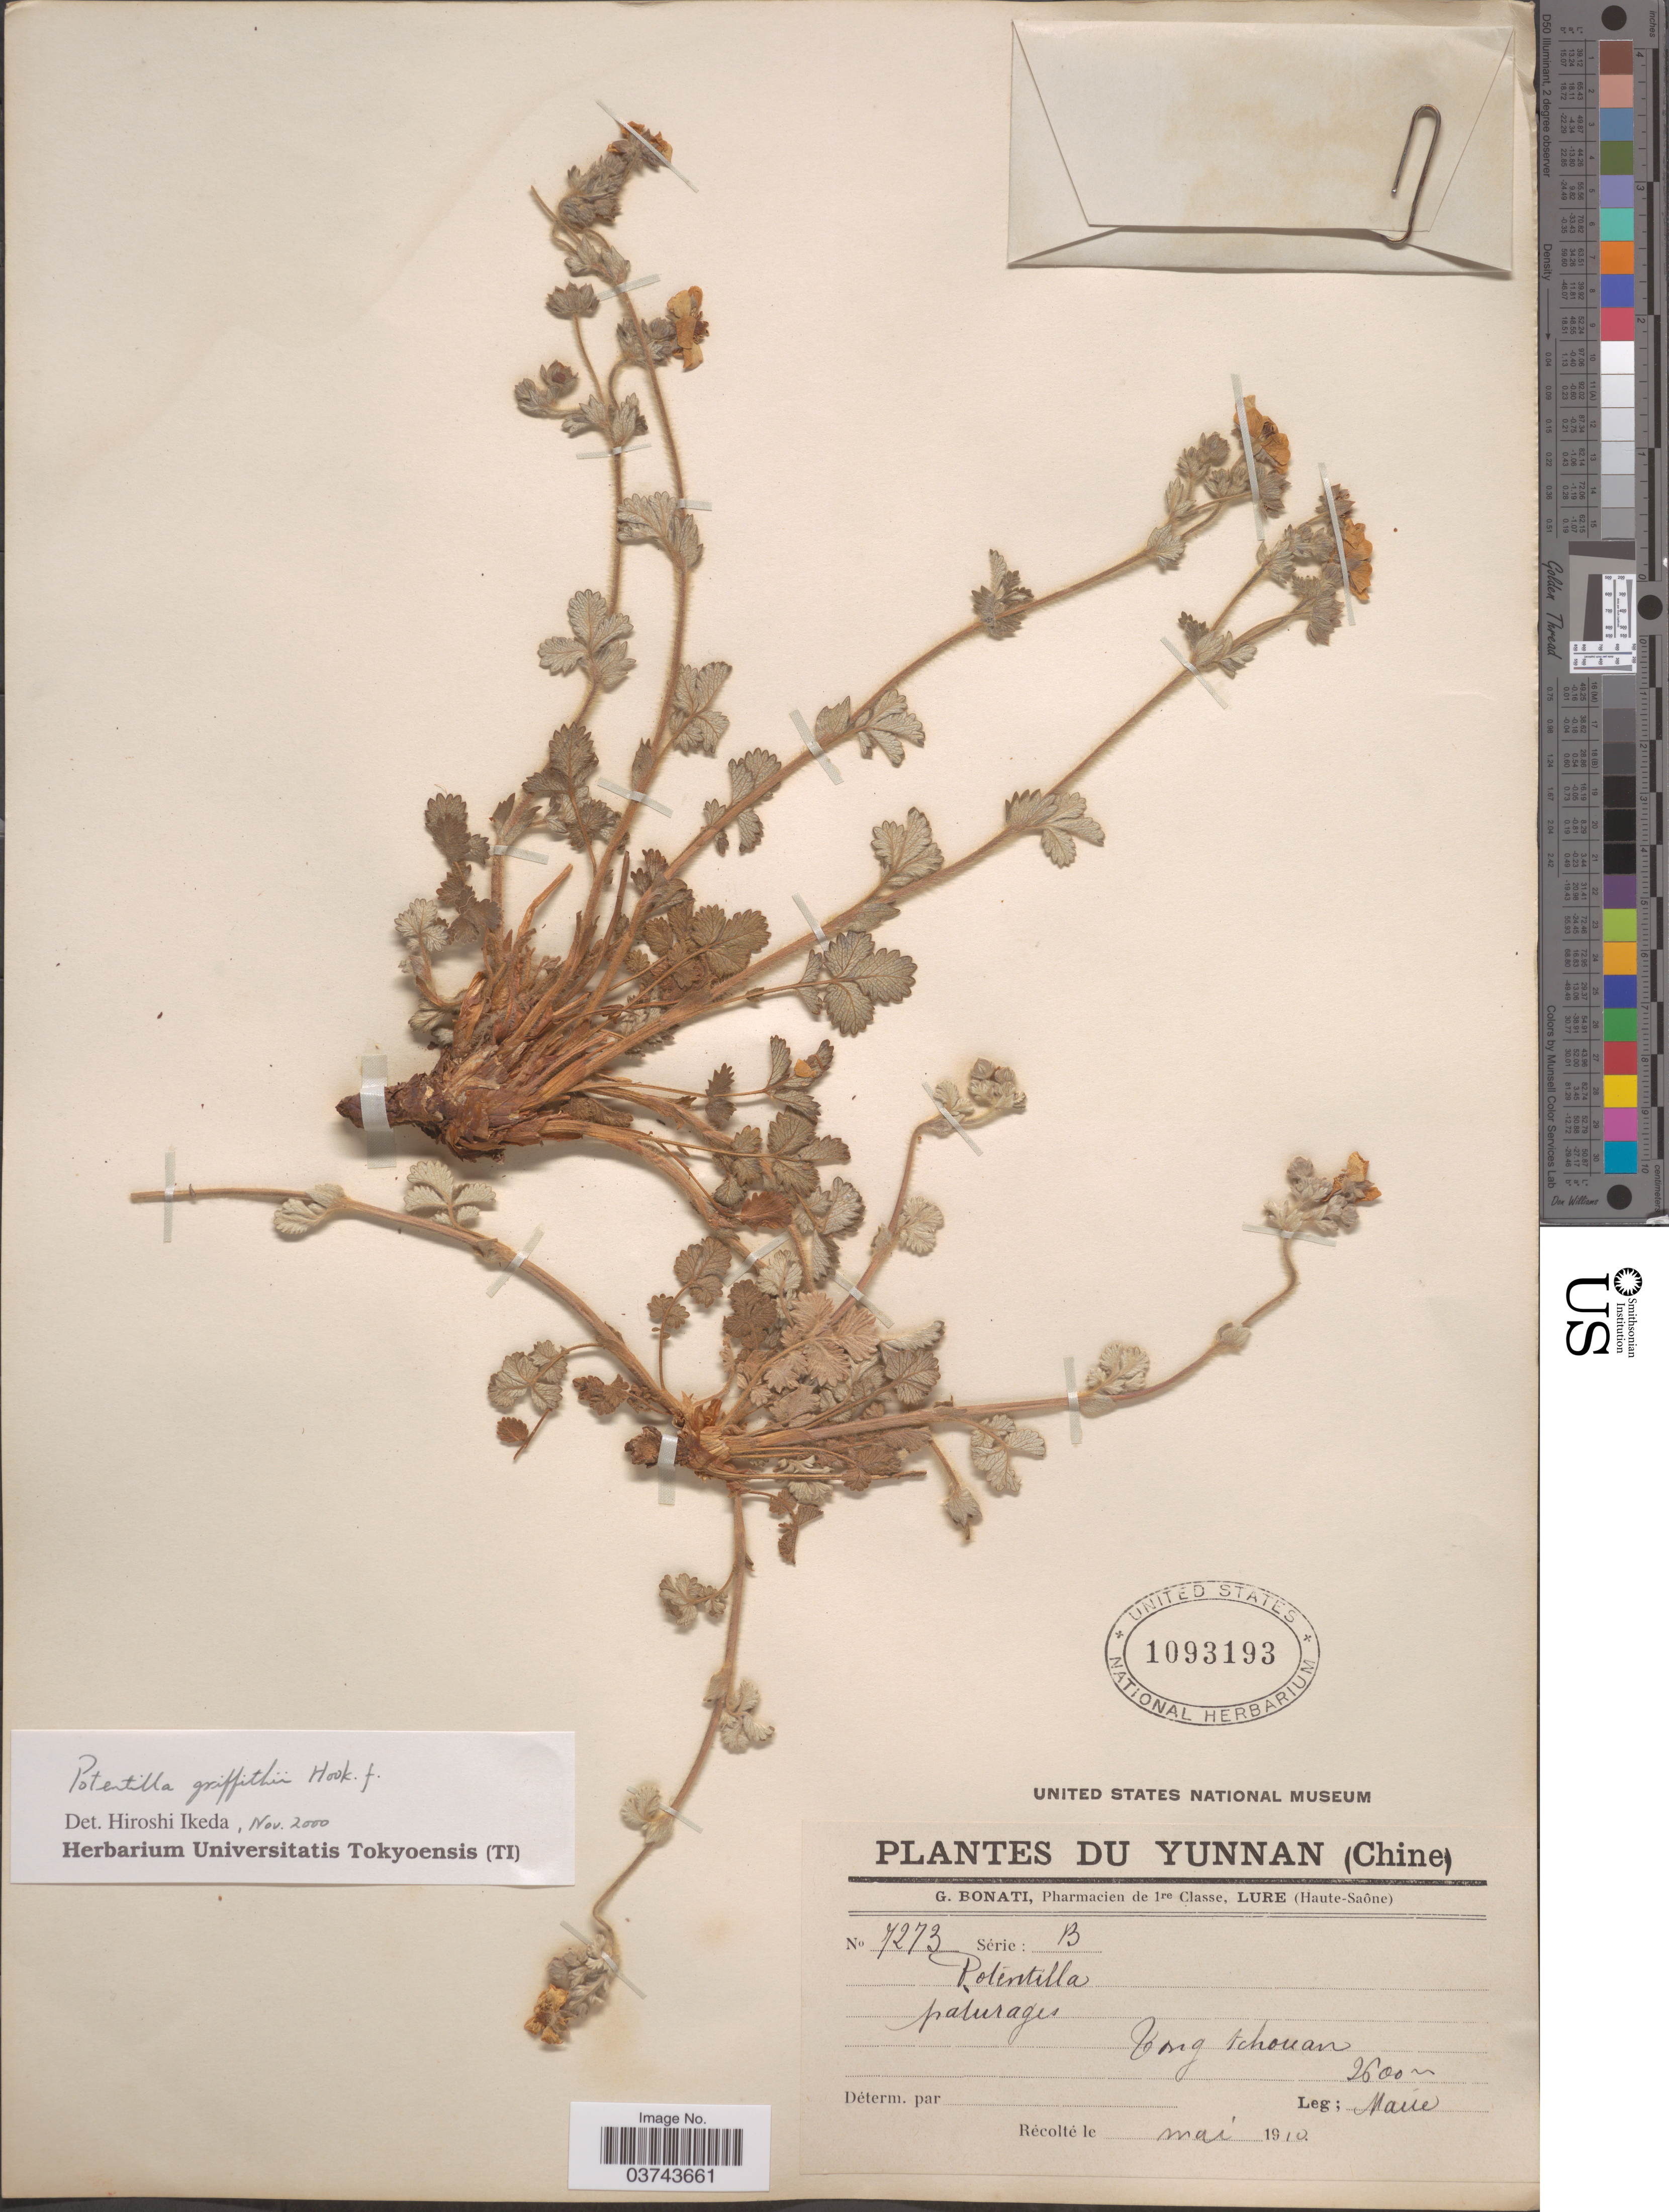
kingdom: Plantae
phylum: Tracheophyta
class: Magnoliopsida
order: Rosales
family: Rosaceae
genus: Potentilla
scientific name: Potentilla griffithii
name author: Hook. f.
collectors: Maire, --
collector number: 7273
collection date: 1910-05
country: China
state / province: Yunnan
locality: Long tchouan. [interpreted]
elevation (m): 2600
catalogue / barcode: US 1093193